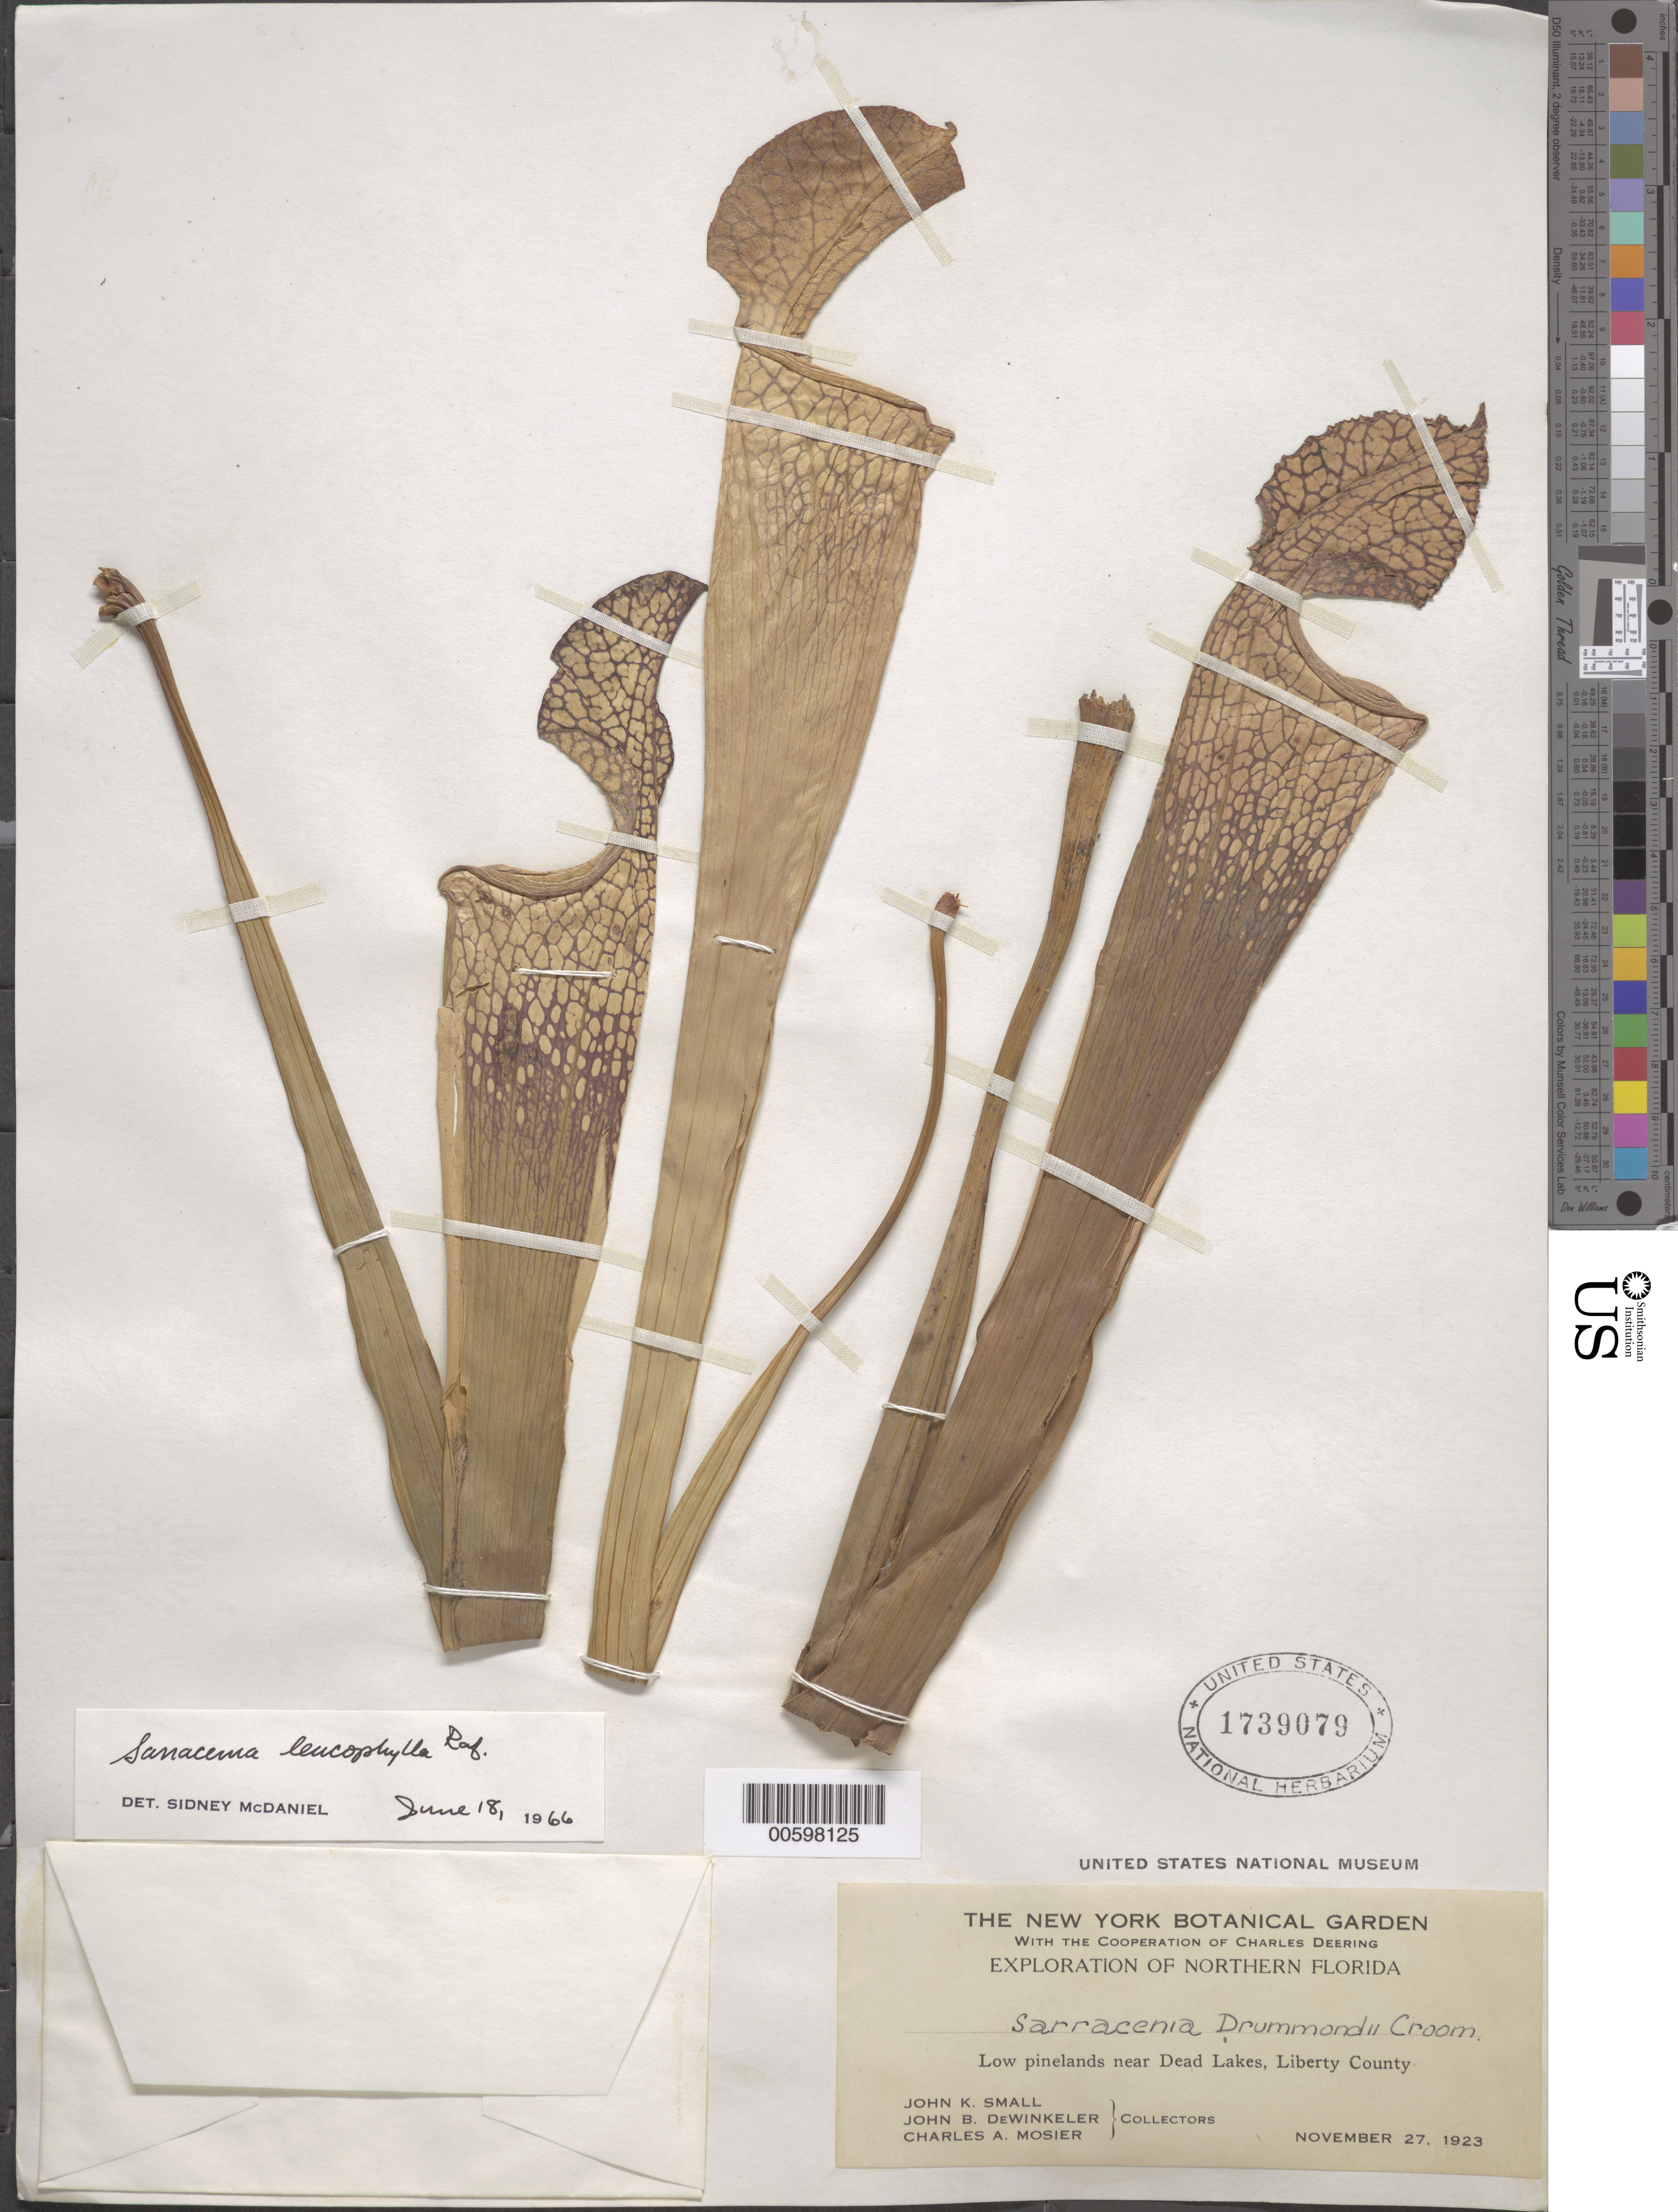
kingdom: Plantae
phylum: Tracheophyta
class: Magnoliopsida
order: Ericales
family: Sarraceniaceae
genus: Sarracenia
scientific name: Sarracenia leucophylla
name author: Raf.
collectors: J. K. Small, J. Dewinkler & C. A. Mosier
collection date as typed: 27 Nov 1923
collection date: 1923-11-27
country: United States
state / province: Florida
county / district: Liberty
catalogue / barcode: US 1739079